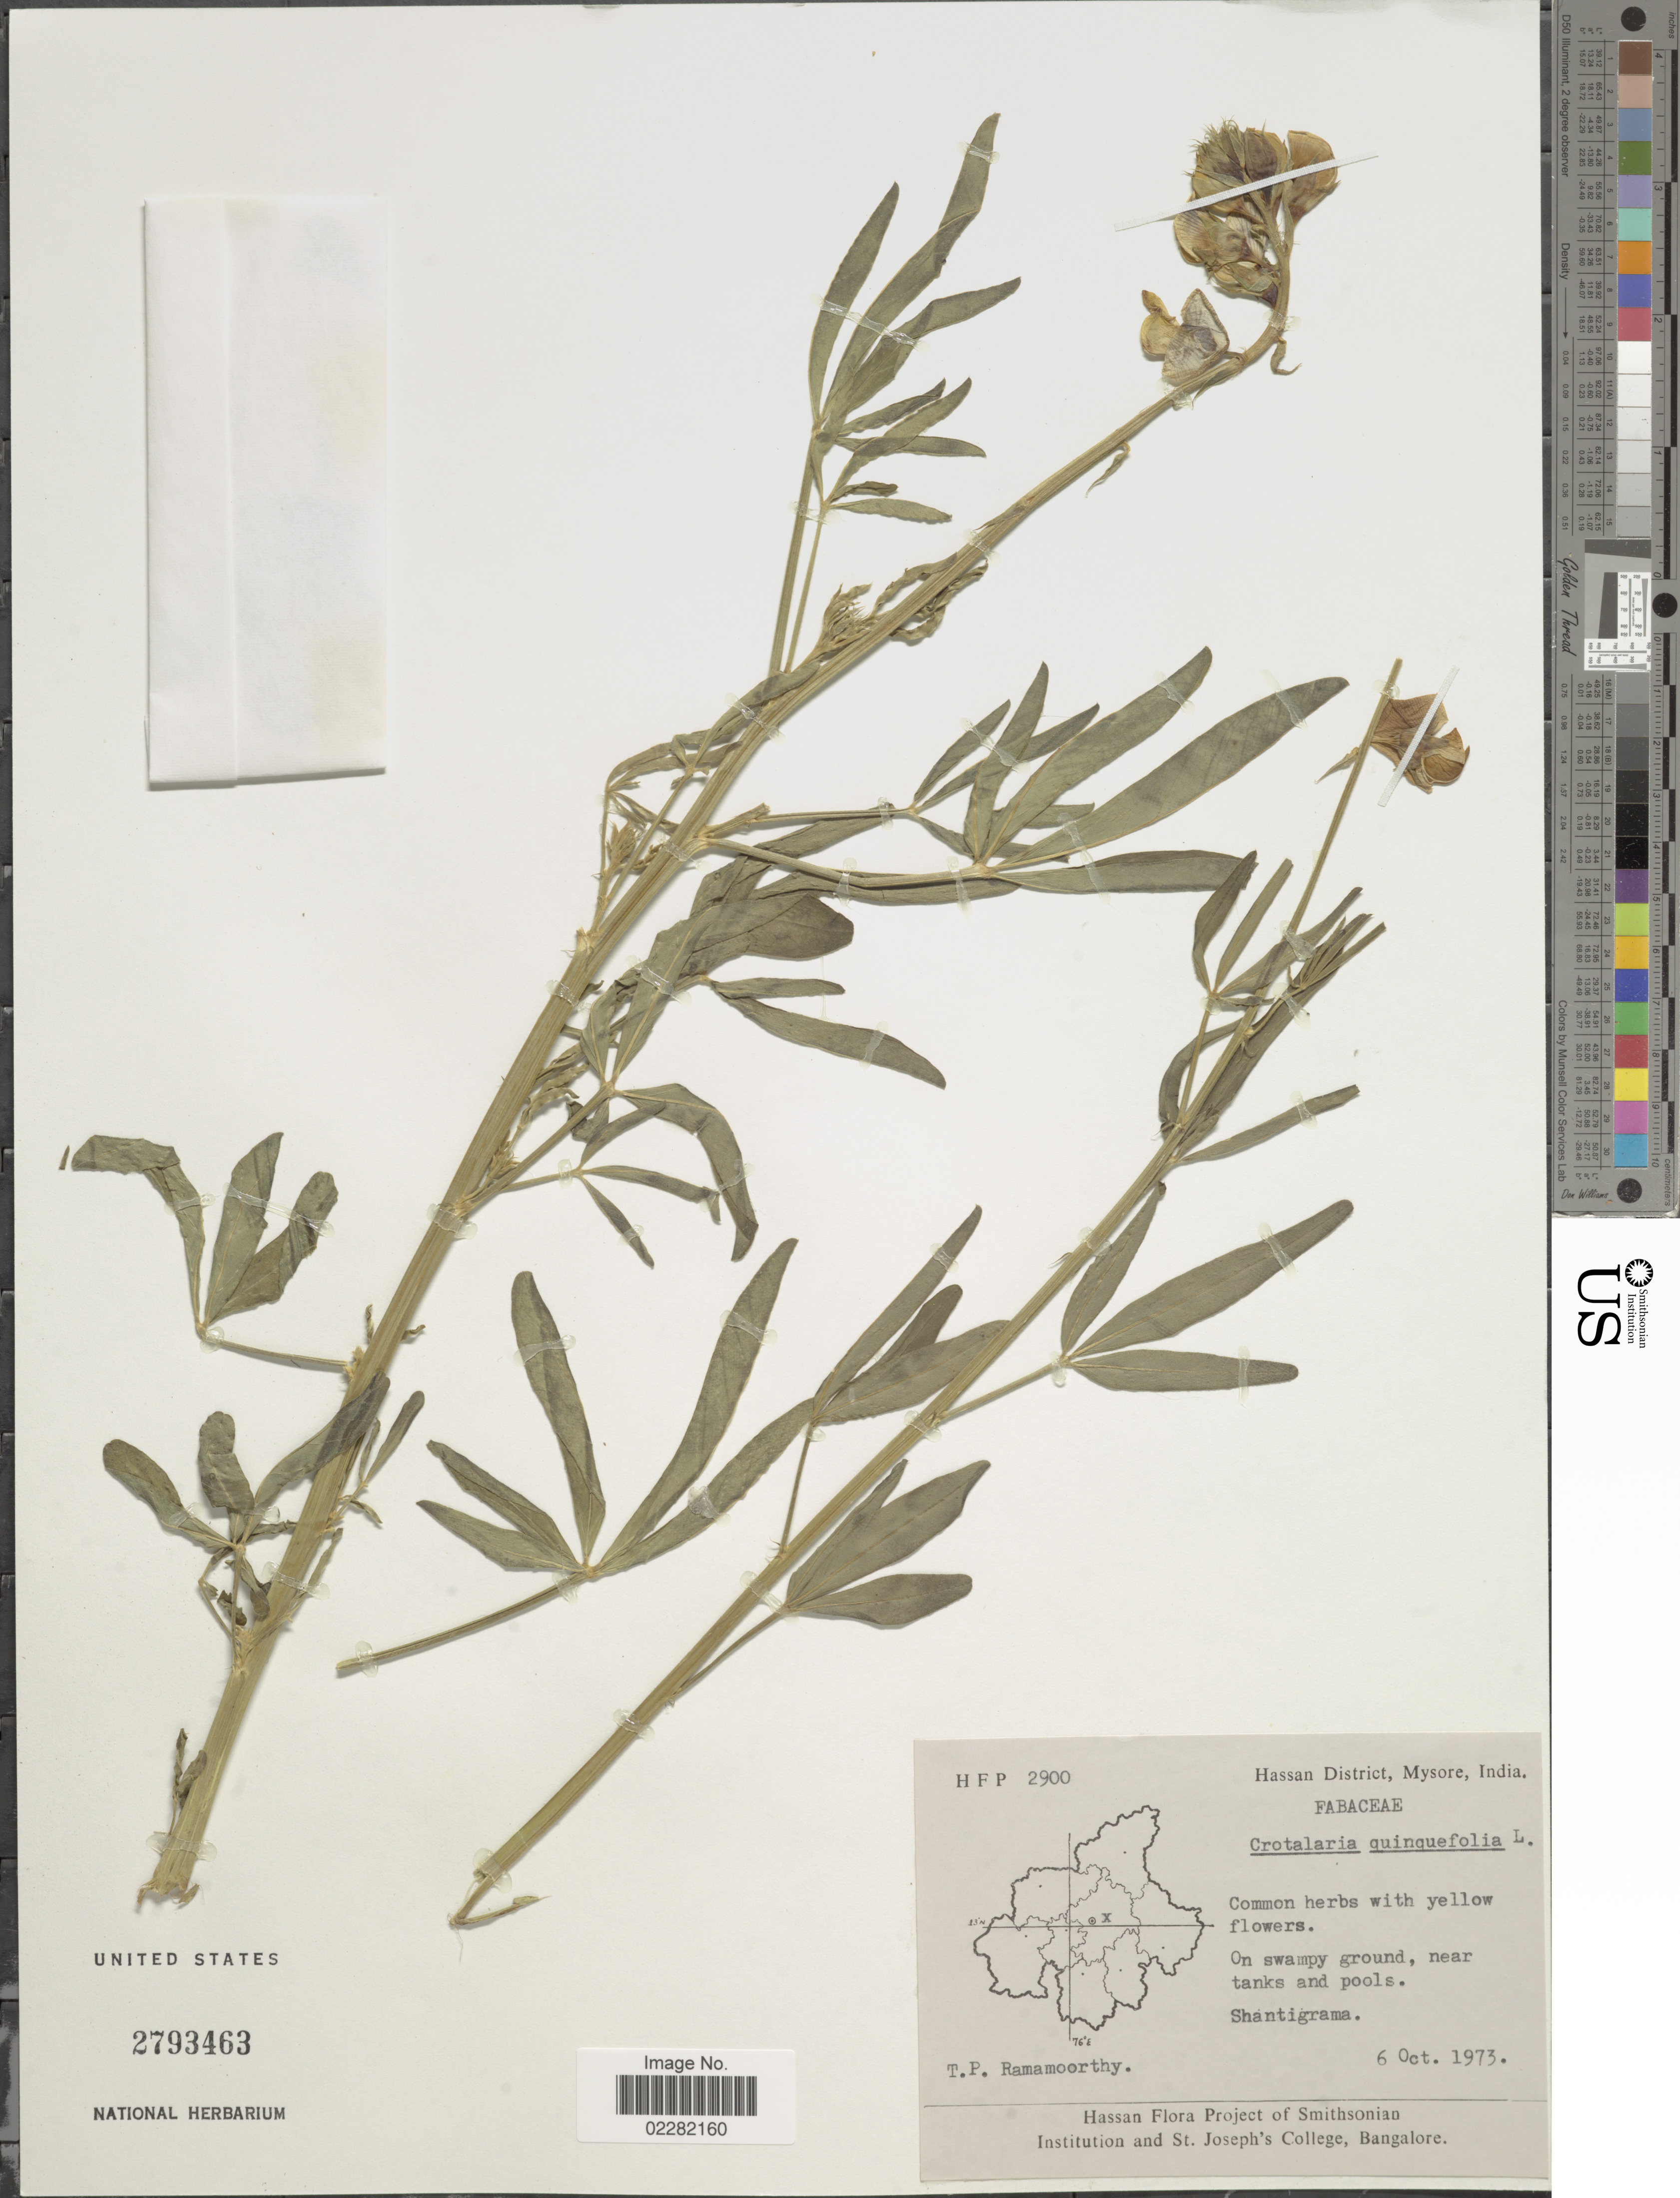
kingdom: Plantae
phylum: Tracheophyta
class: Magnoliopsida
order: Fabales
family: Fabaceae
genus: Crotalaria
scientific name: Crotalaria quinquefolia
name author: L.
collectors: T. P. Ramamoorthy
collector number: HFP2900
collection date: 1973-10-06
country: India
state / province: Karnataka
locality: Hassan District, Mysore, Shantigrama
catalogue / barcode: US 2793463